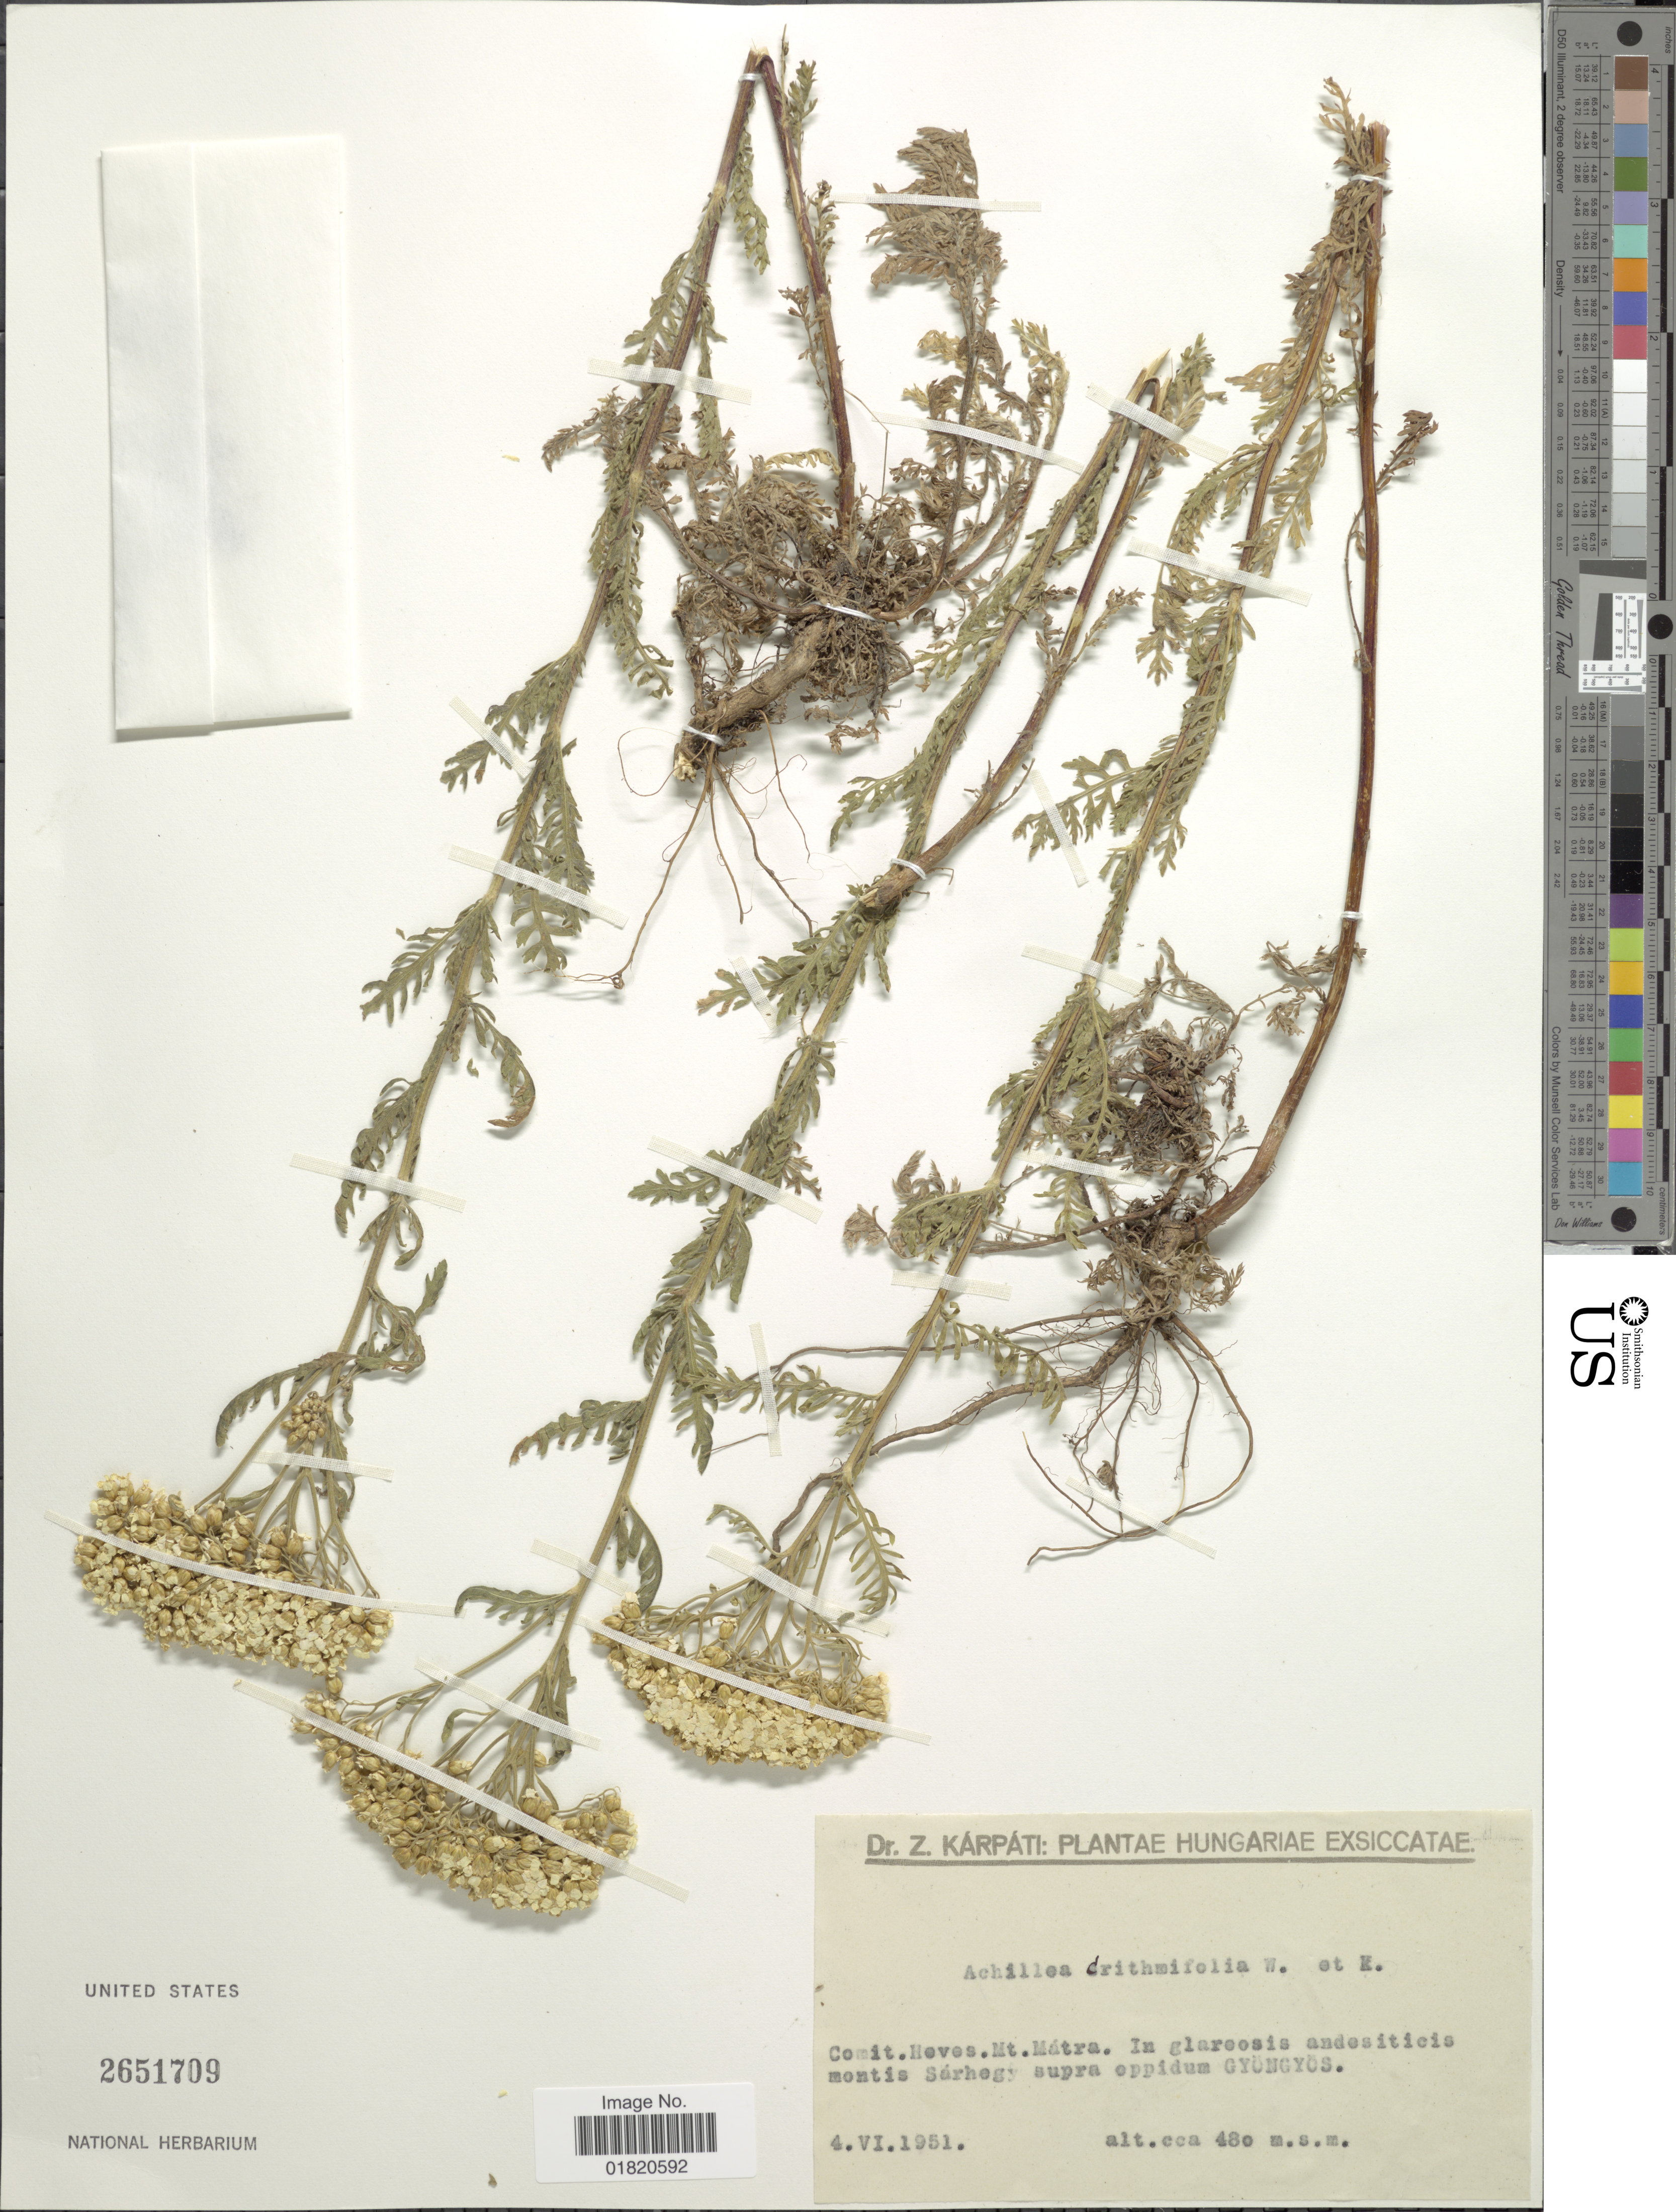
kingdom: Plantae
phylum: Tracheophyta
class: Magnoliopsida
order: Asterales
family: Asteraceae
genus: Achillea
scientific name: Achillea crithmifolia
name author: Waldst. & Kit.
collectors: Z. Kárpáti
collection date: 1951-06-04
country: Hungary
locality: Comit. Heves. Mt. Mátra. In glareosis andesiticis montis Sárhegy supra oppidum Gyüngyös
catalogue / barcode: US 2651709